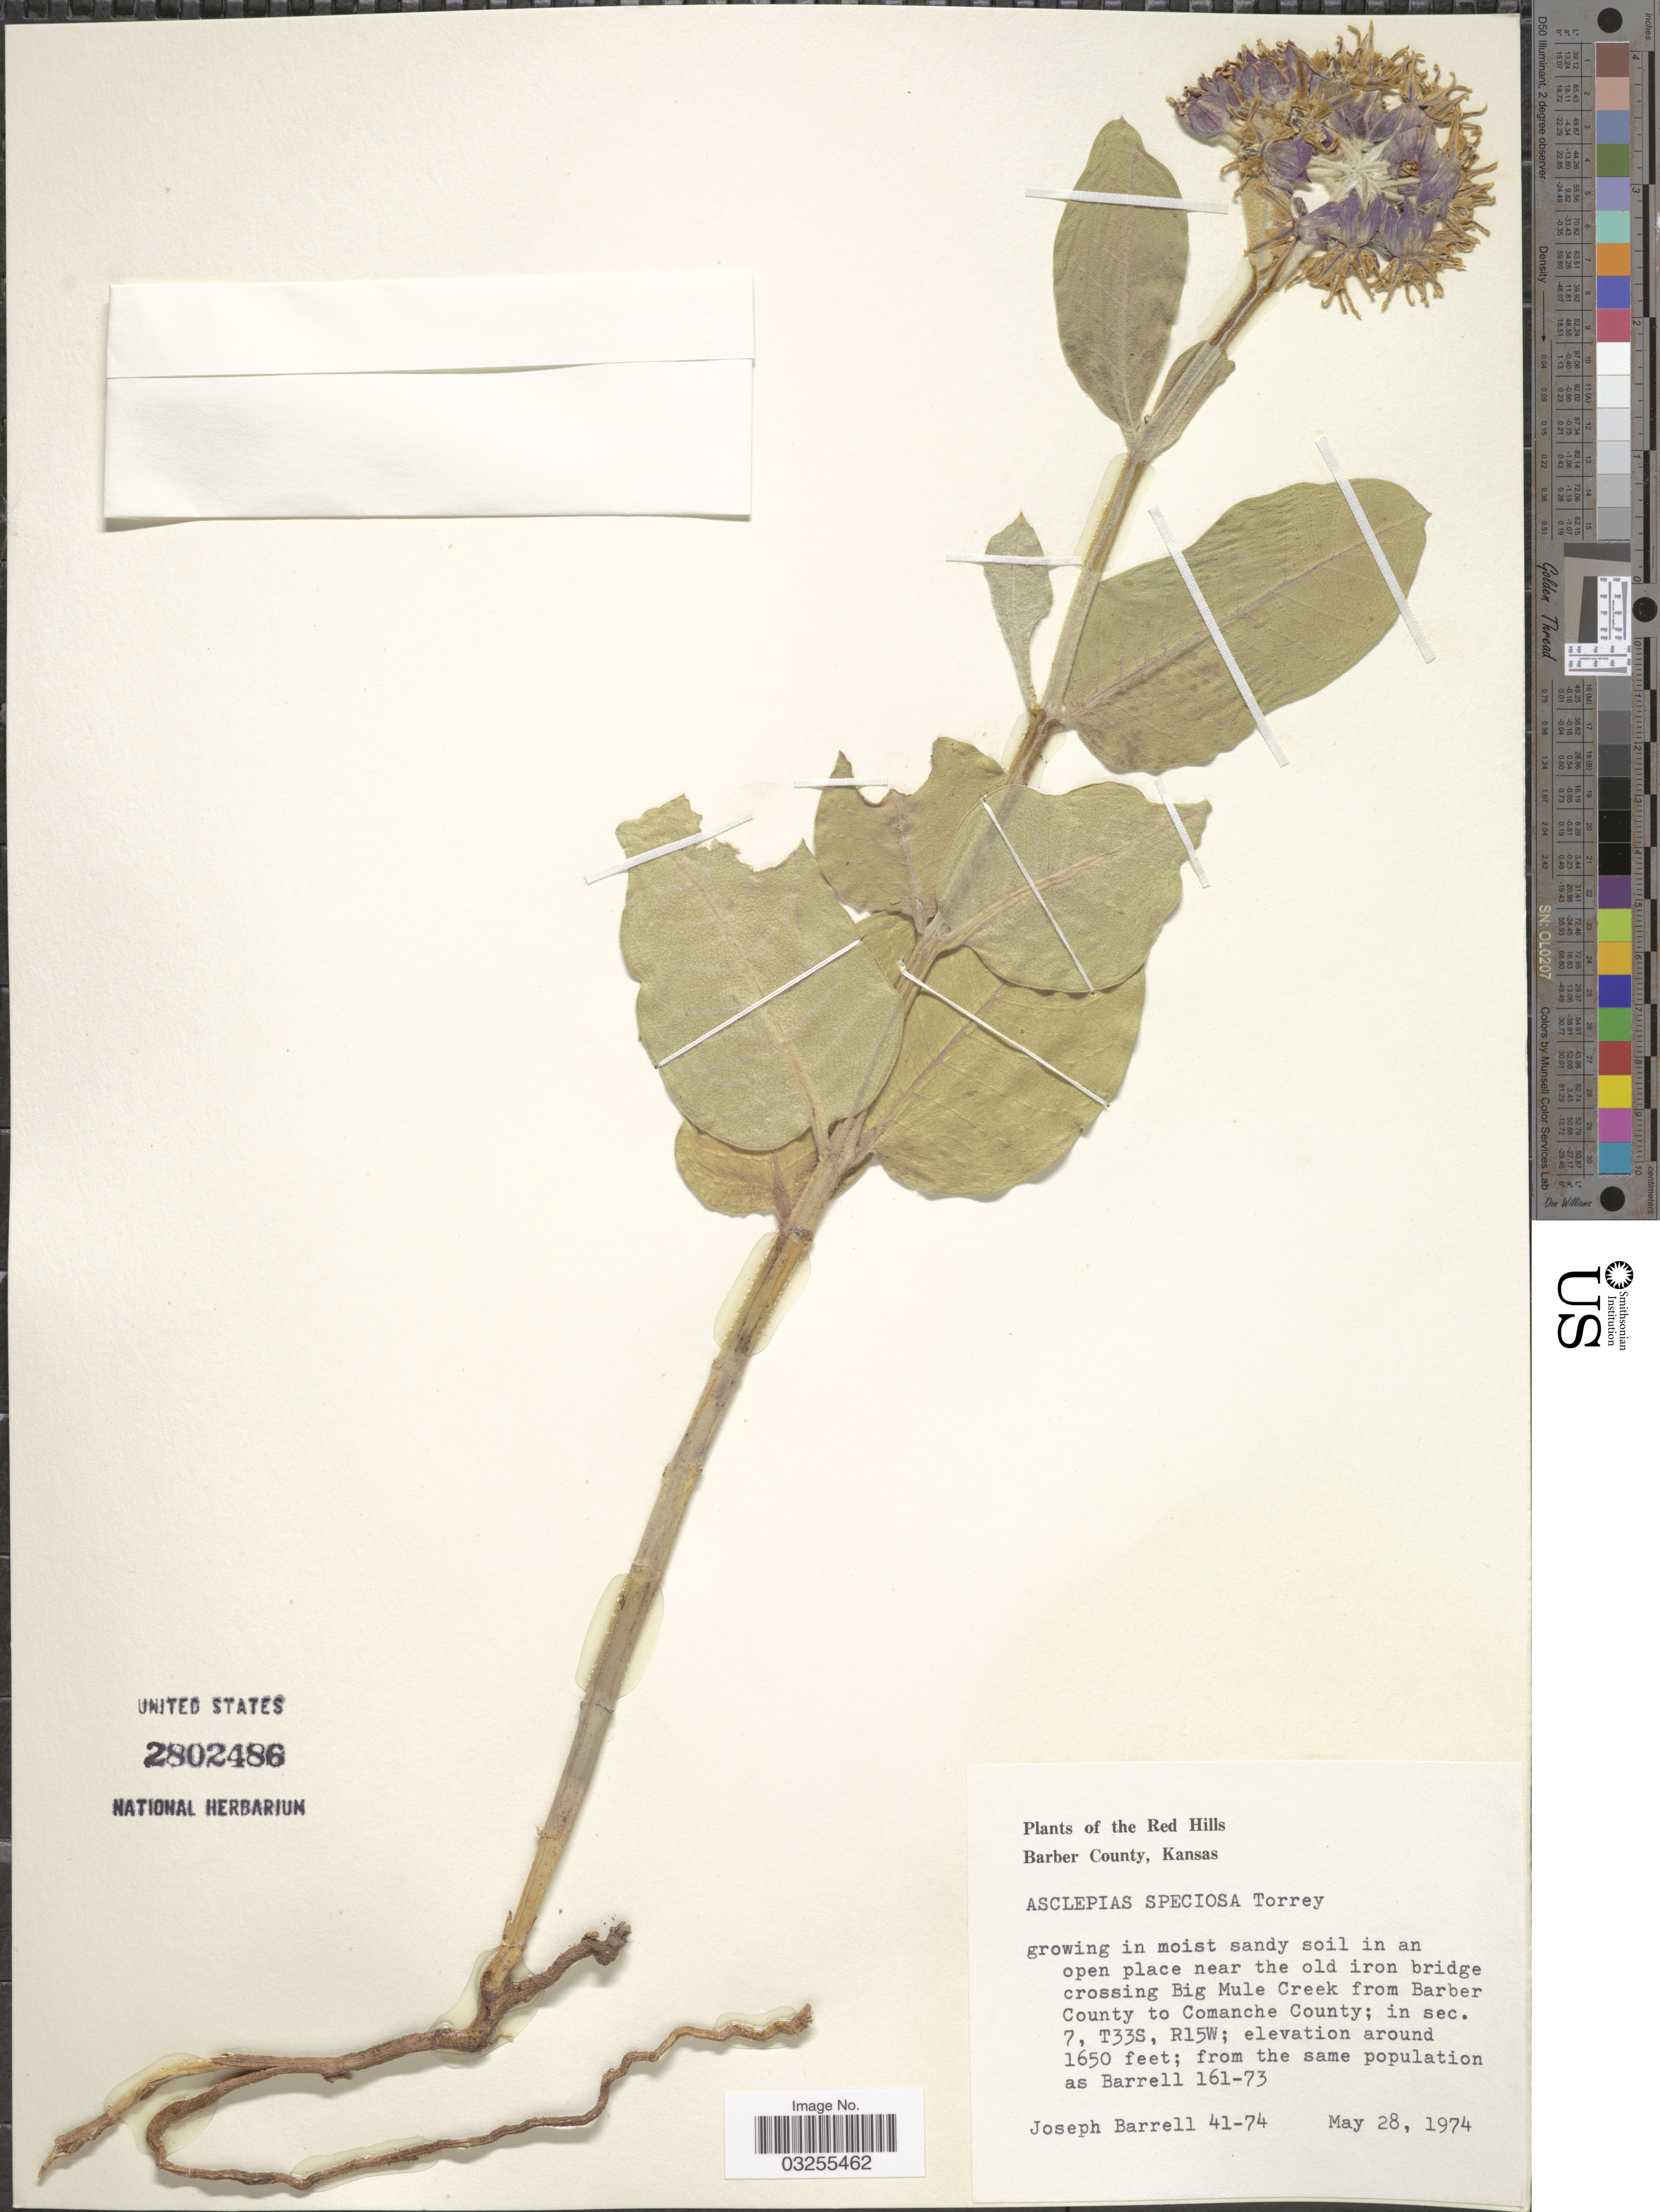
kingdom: Plantae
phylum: Tracheophyta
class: Magnoliopsida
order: Gentianales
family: Apocynaceae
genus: Asclepias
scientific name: Asclepias speciosa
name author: Torr.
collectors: J. Barrell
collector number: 41-74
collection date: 1974-05-28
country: United States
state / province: Kansas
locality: The Red Hills, Barber County, growing in moist sandy soil in an open place near the old iron bridge crossing Big Mule Creek from Barber County to Comanche County; in sec. 7, T33S, R15W.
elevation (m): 503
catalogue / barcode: US 2802486